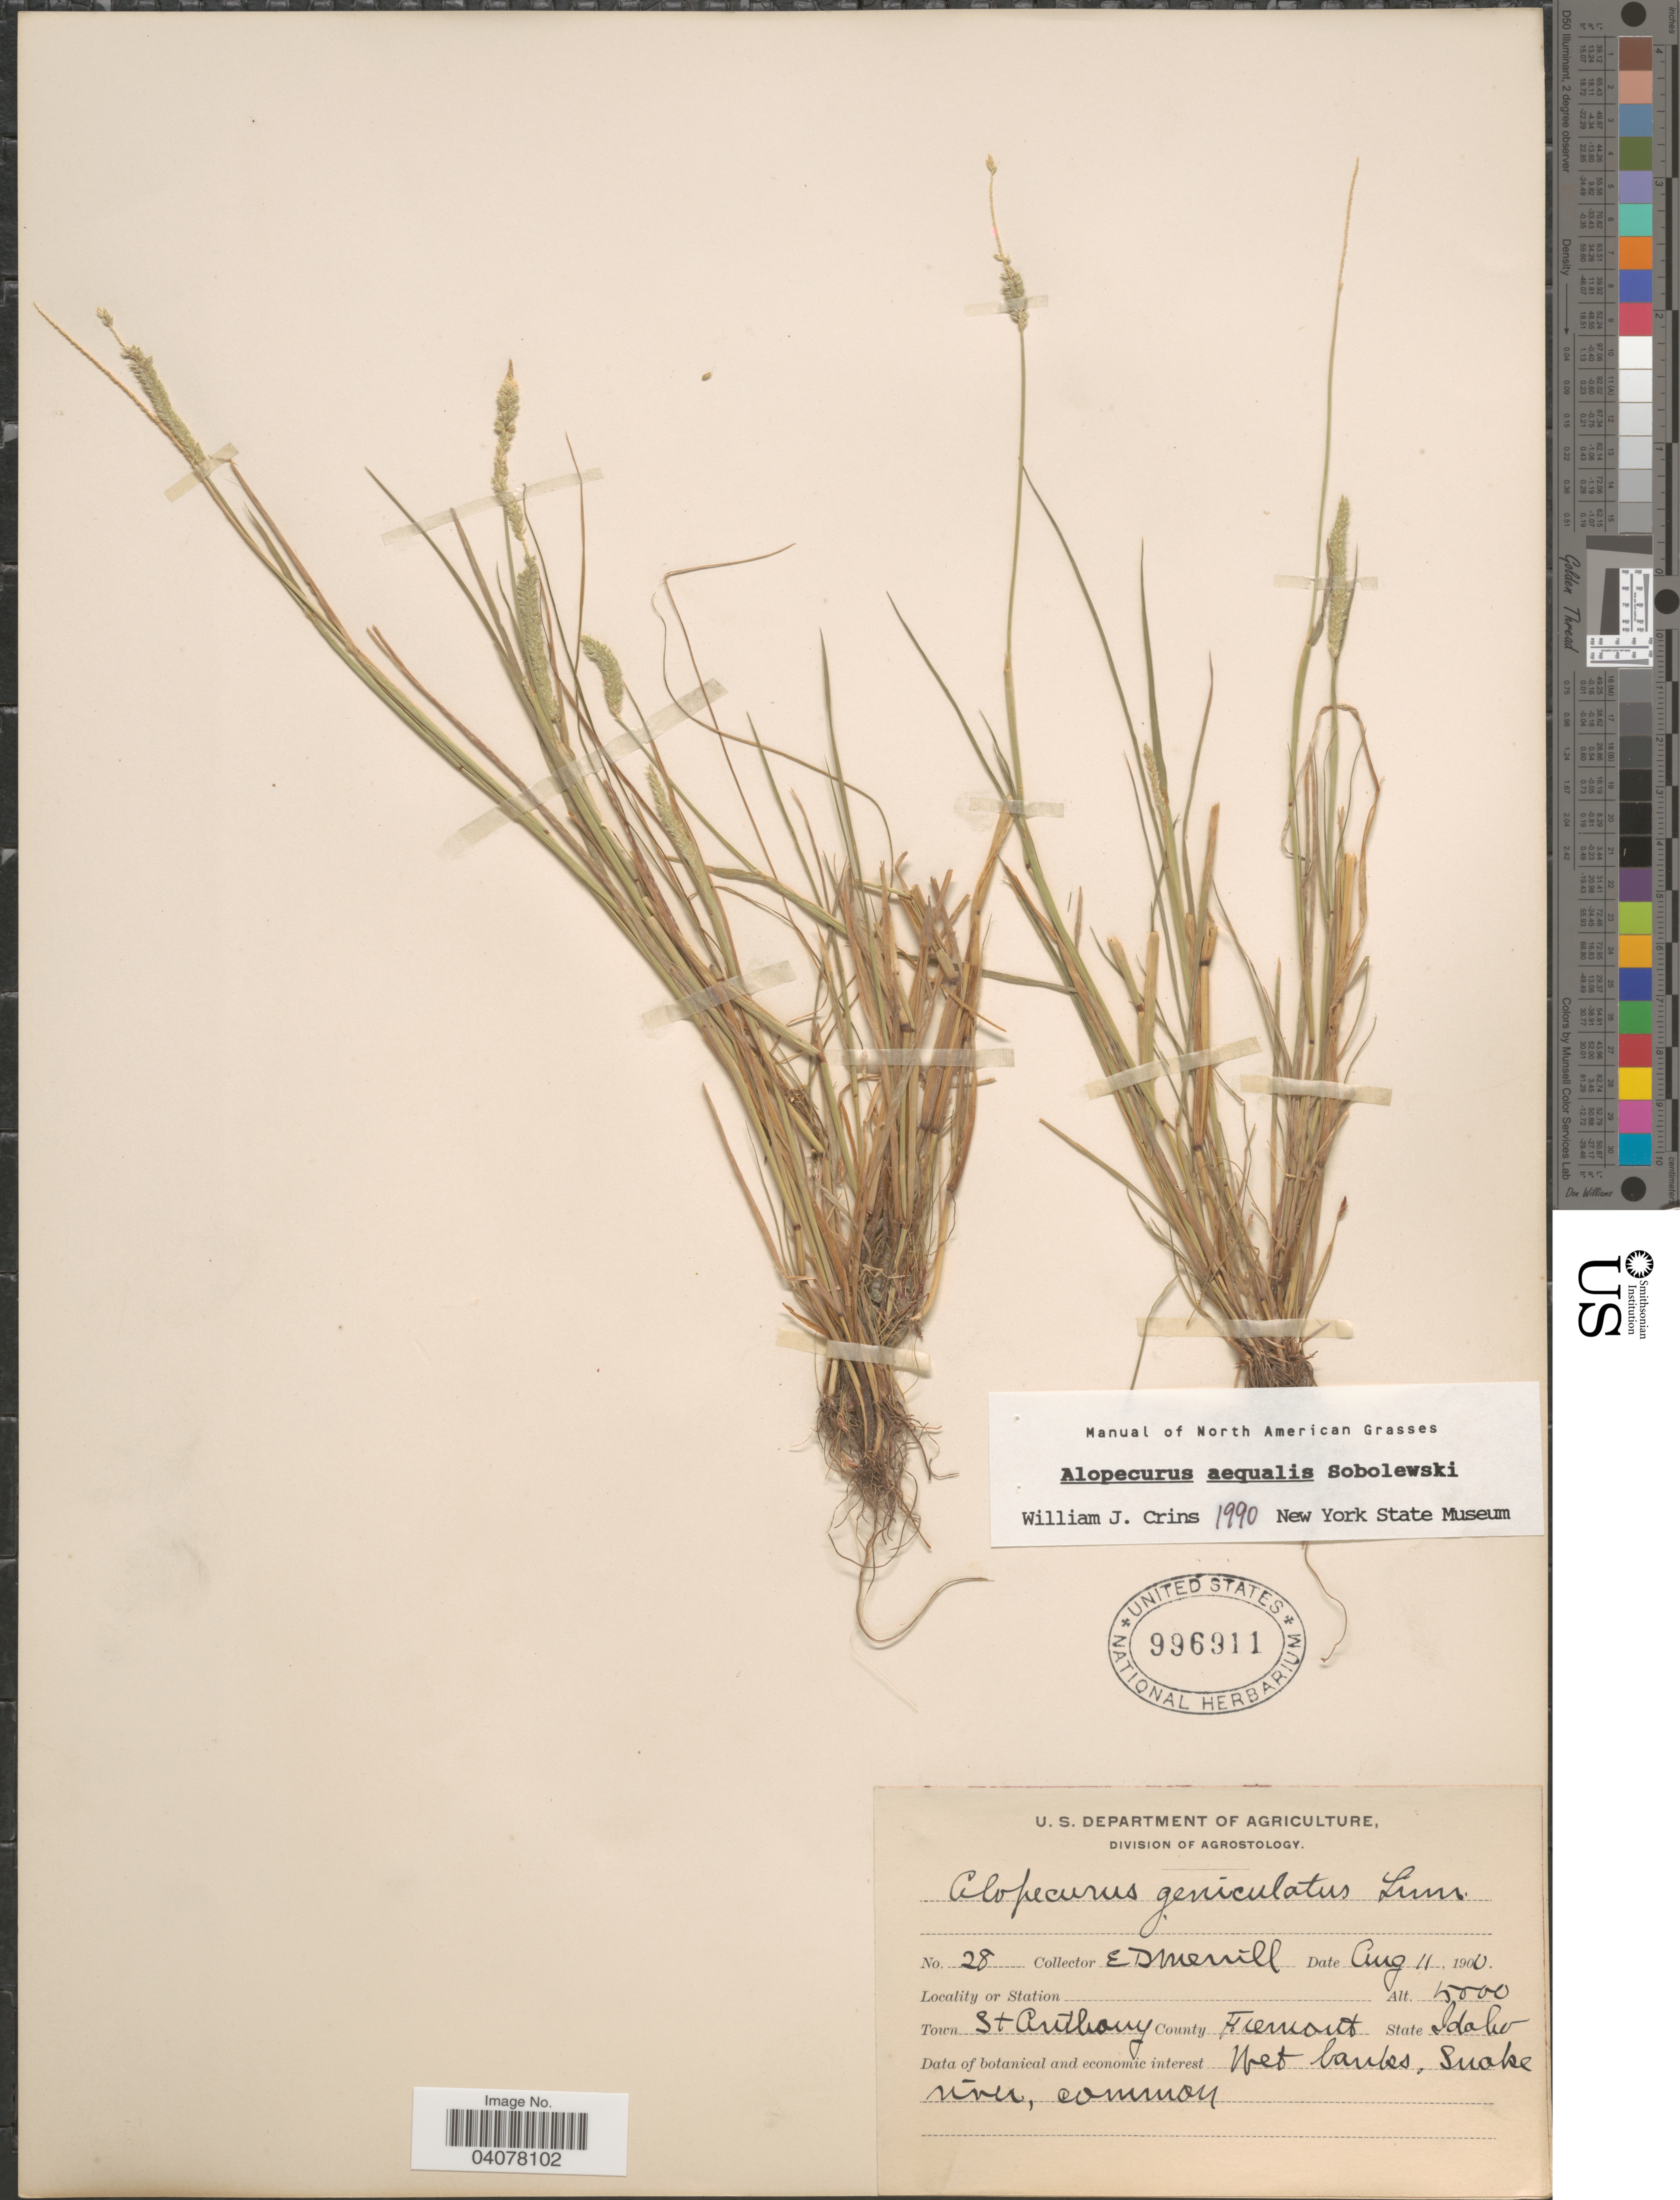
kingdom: Plantae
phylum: Tracheophyta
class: Liliopsida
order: Poales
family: Poaceae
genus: Alopecurus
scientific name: Alopecurus aequalis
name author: Sobol.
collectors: E. D. Merrill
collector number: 28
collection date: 1900-08-11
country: United States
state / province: Idaho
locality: Town St. Anthony. County Fremont. Wet banks, Snake river.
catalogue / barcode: US 996911